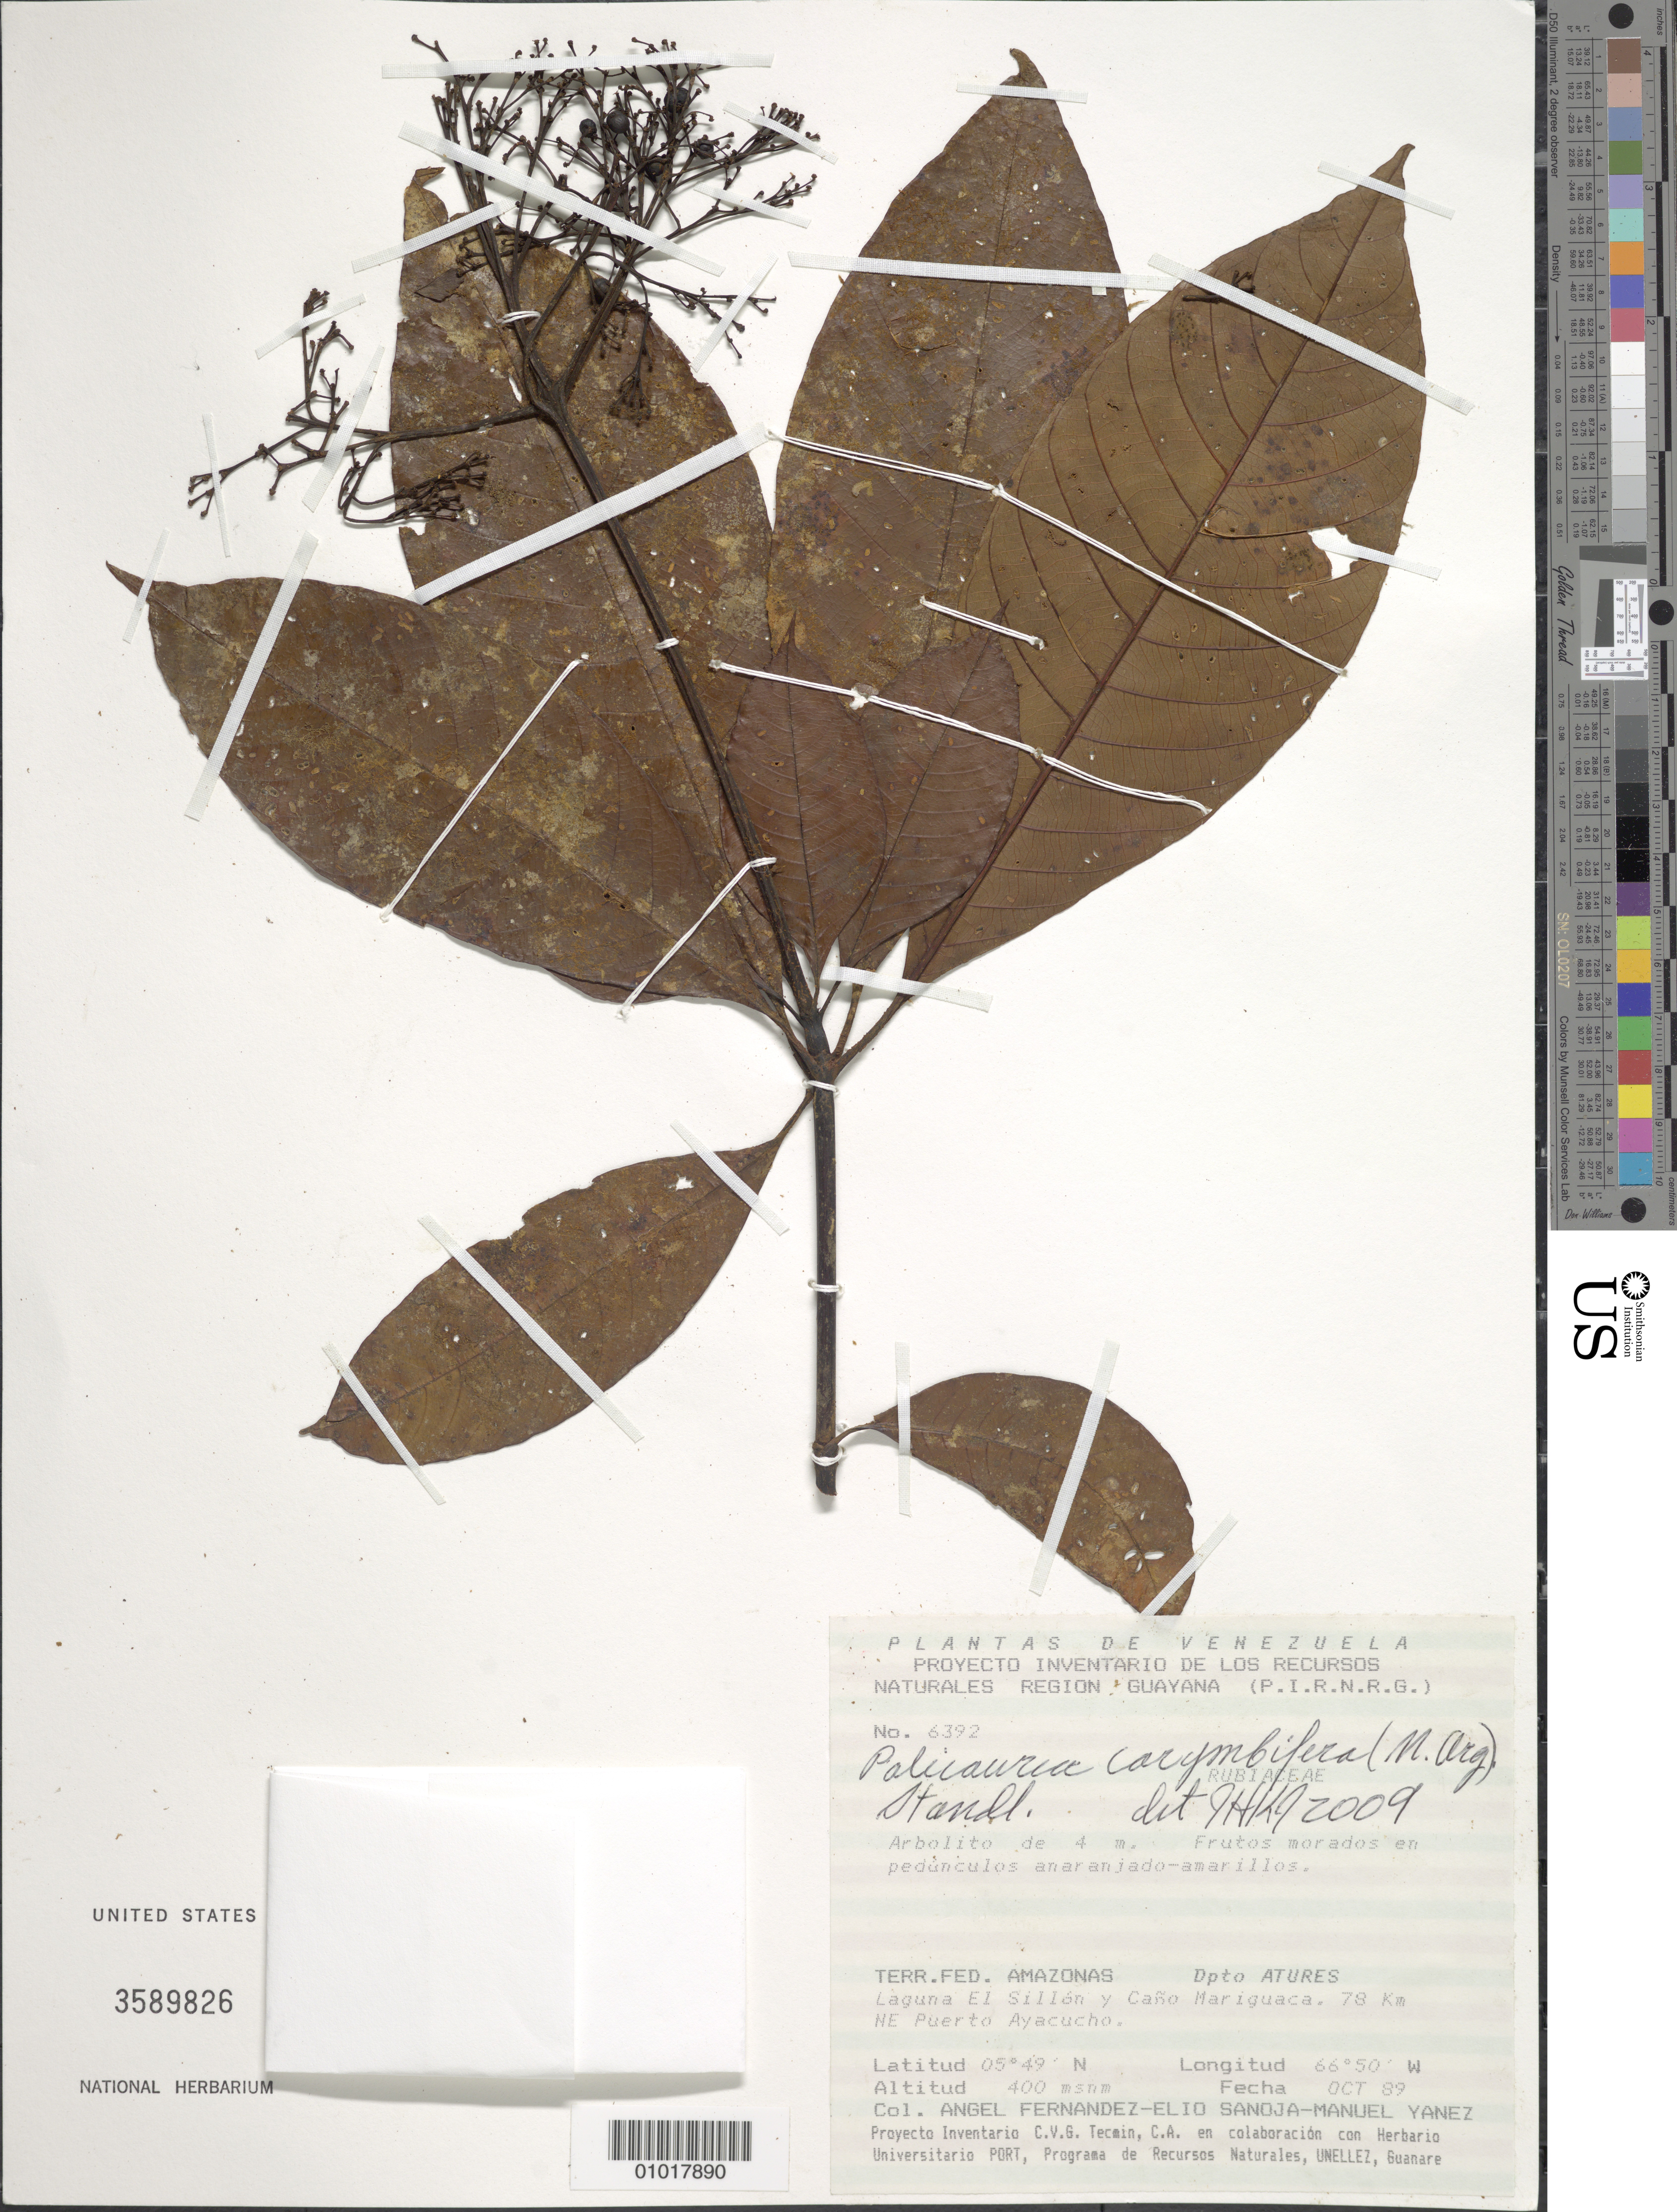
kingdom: Plantae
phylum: Tracheophyta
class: Magnoliopsida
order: Gentianales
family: Rubiaceae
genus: Palicourea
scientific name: Palicourea corymbifera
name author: (Müll. Arg.) Standl.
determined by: Kirkbride, J. H.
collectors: A. Fernandez-Elio & S. Yanez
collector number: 6392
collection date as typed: Oct-89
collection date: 1989-10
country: Venezuela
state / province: Amazonas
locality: Dpto: Atures. Laguna El Sillon y Cano Mariguaca. 78 km NE Ouerto Ayacucho.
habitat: Laguna.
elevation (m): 400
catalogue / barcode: US 3589826